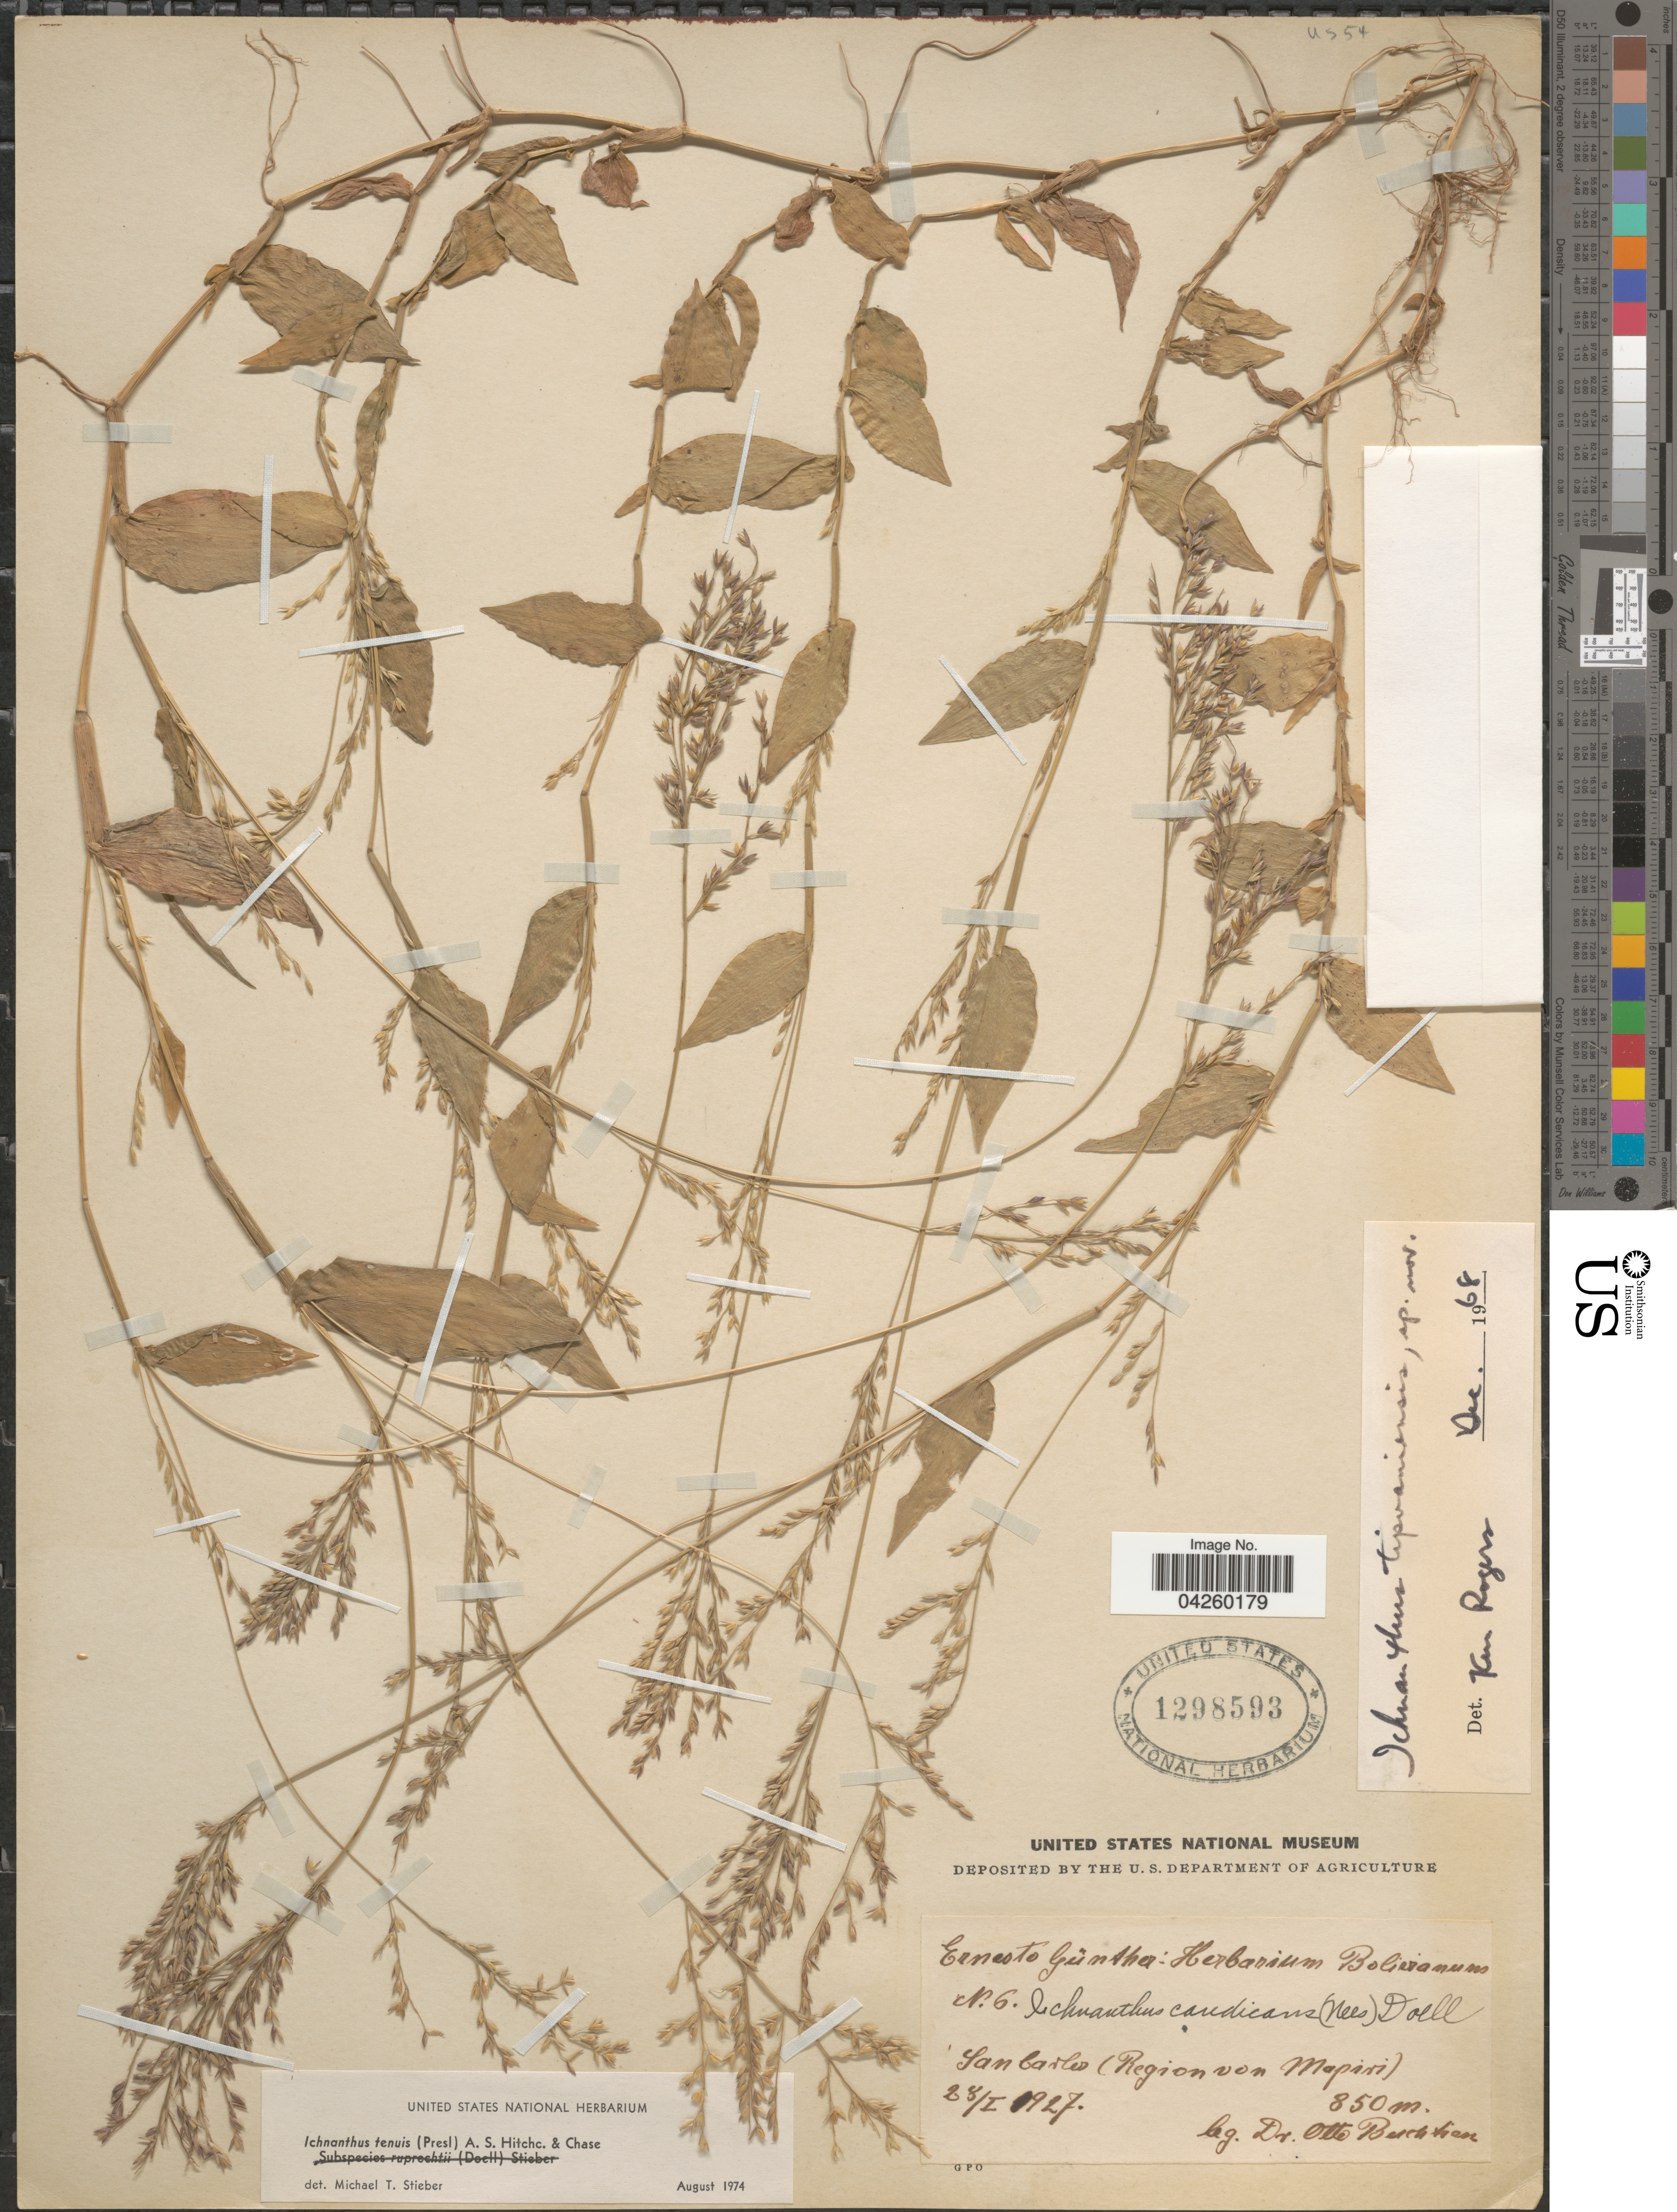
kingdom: Plantae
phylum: Tracheophyta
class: Liliopsida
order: Poales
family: Poaceae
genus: Ichnanthus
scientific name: Ichnanthus tenuis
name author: (J. Presl) Hitchc. & Chase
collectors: O. Buchtien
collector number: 6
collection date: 1927-01-28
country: Bolivia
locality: San Carlos (Region von Mapiri).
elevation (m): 850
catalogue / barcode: US 1298593